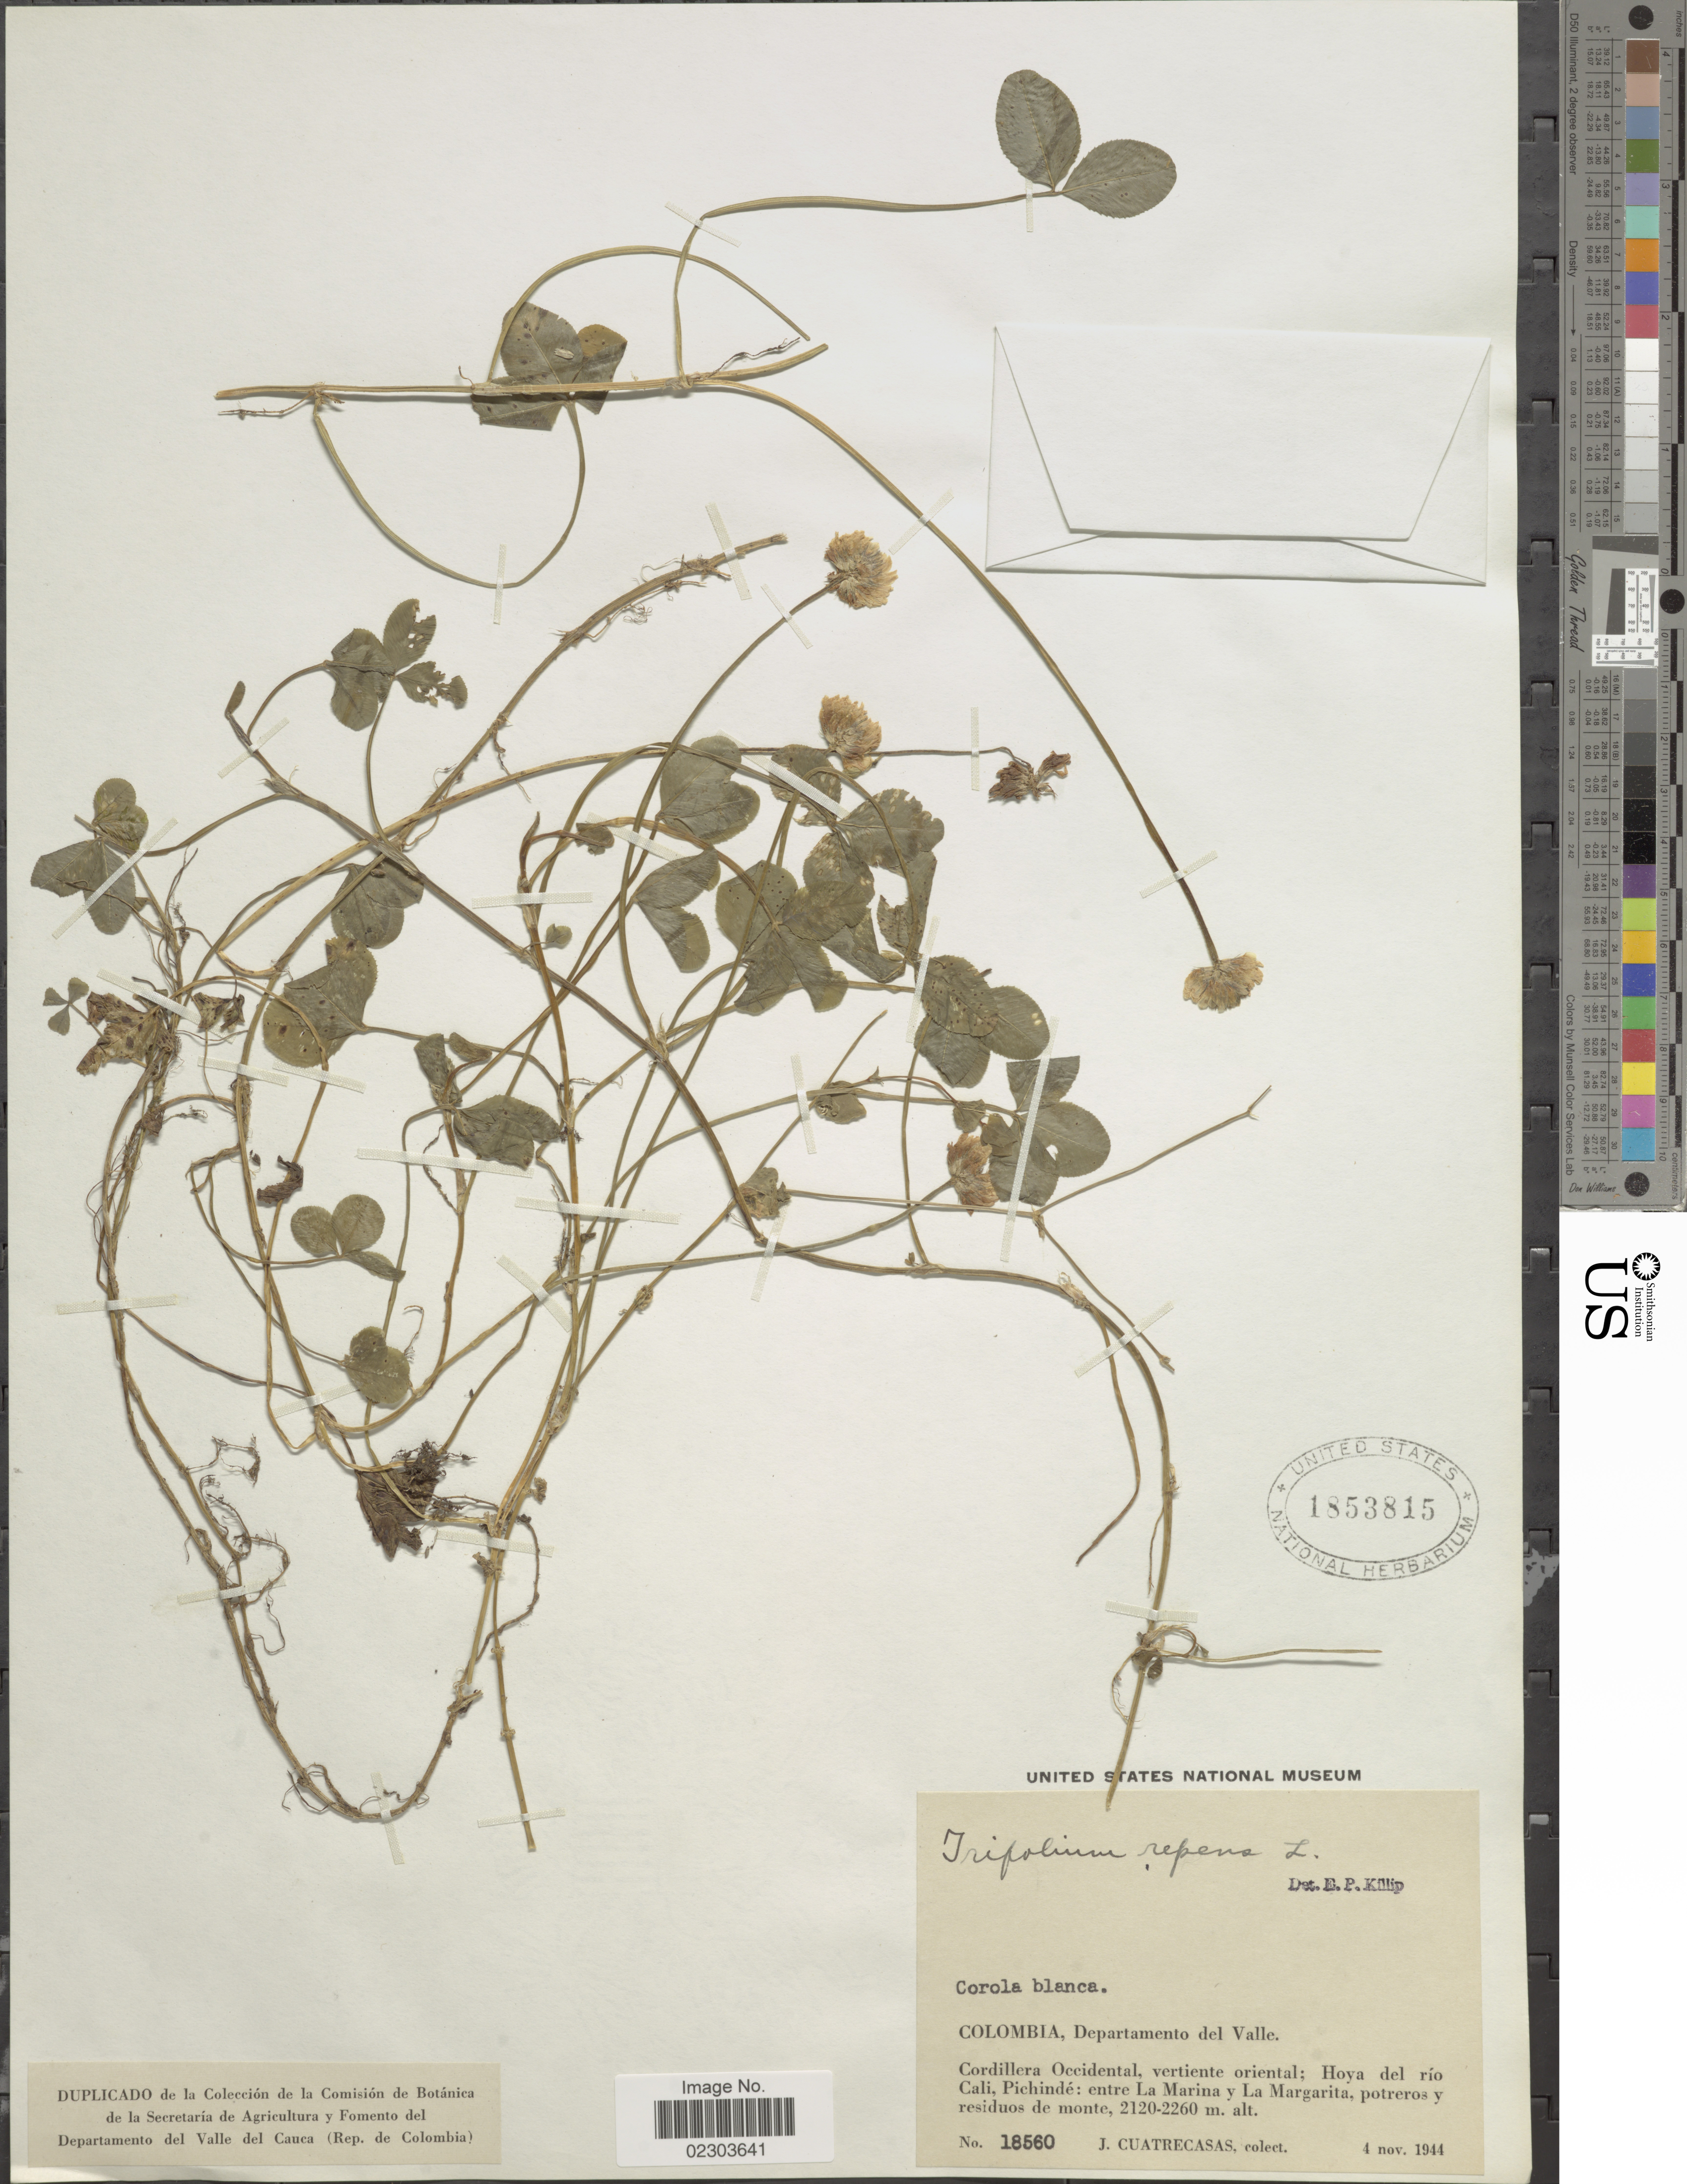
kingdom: Plantae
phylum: Tracheophyta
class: Magnoliopsida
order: Fabales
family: Fabaceae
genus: Trifolium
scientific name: Trifolium repens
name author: L.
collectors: J. Cuatrecasas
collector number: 18560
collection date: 1944-11-04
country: Colombia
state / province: Valle del Cauca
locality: Departamento del Valle, Cordillera Central, vertiente oriental: Hoya del río Cali, Pichindé: entre La Marina y La Margarita, potreros u residuos de monte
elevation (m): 2120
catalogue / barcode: US 1853815